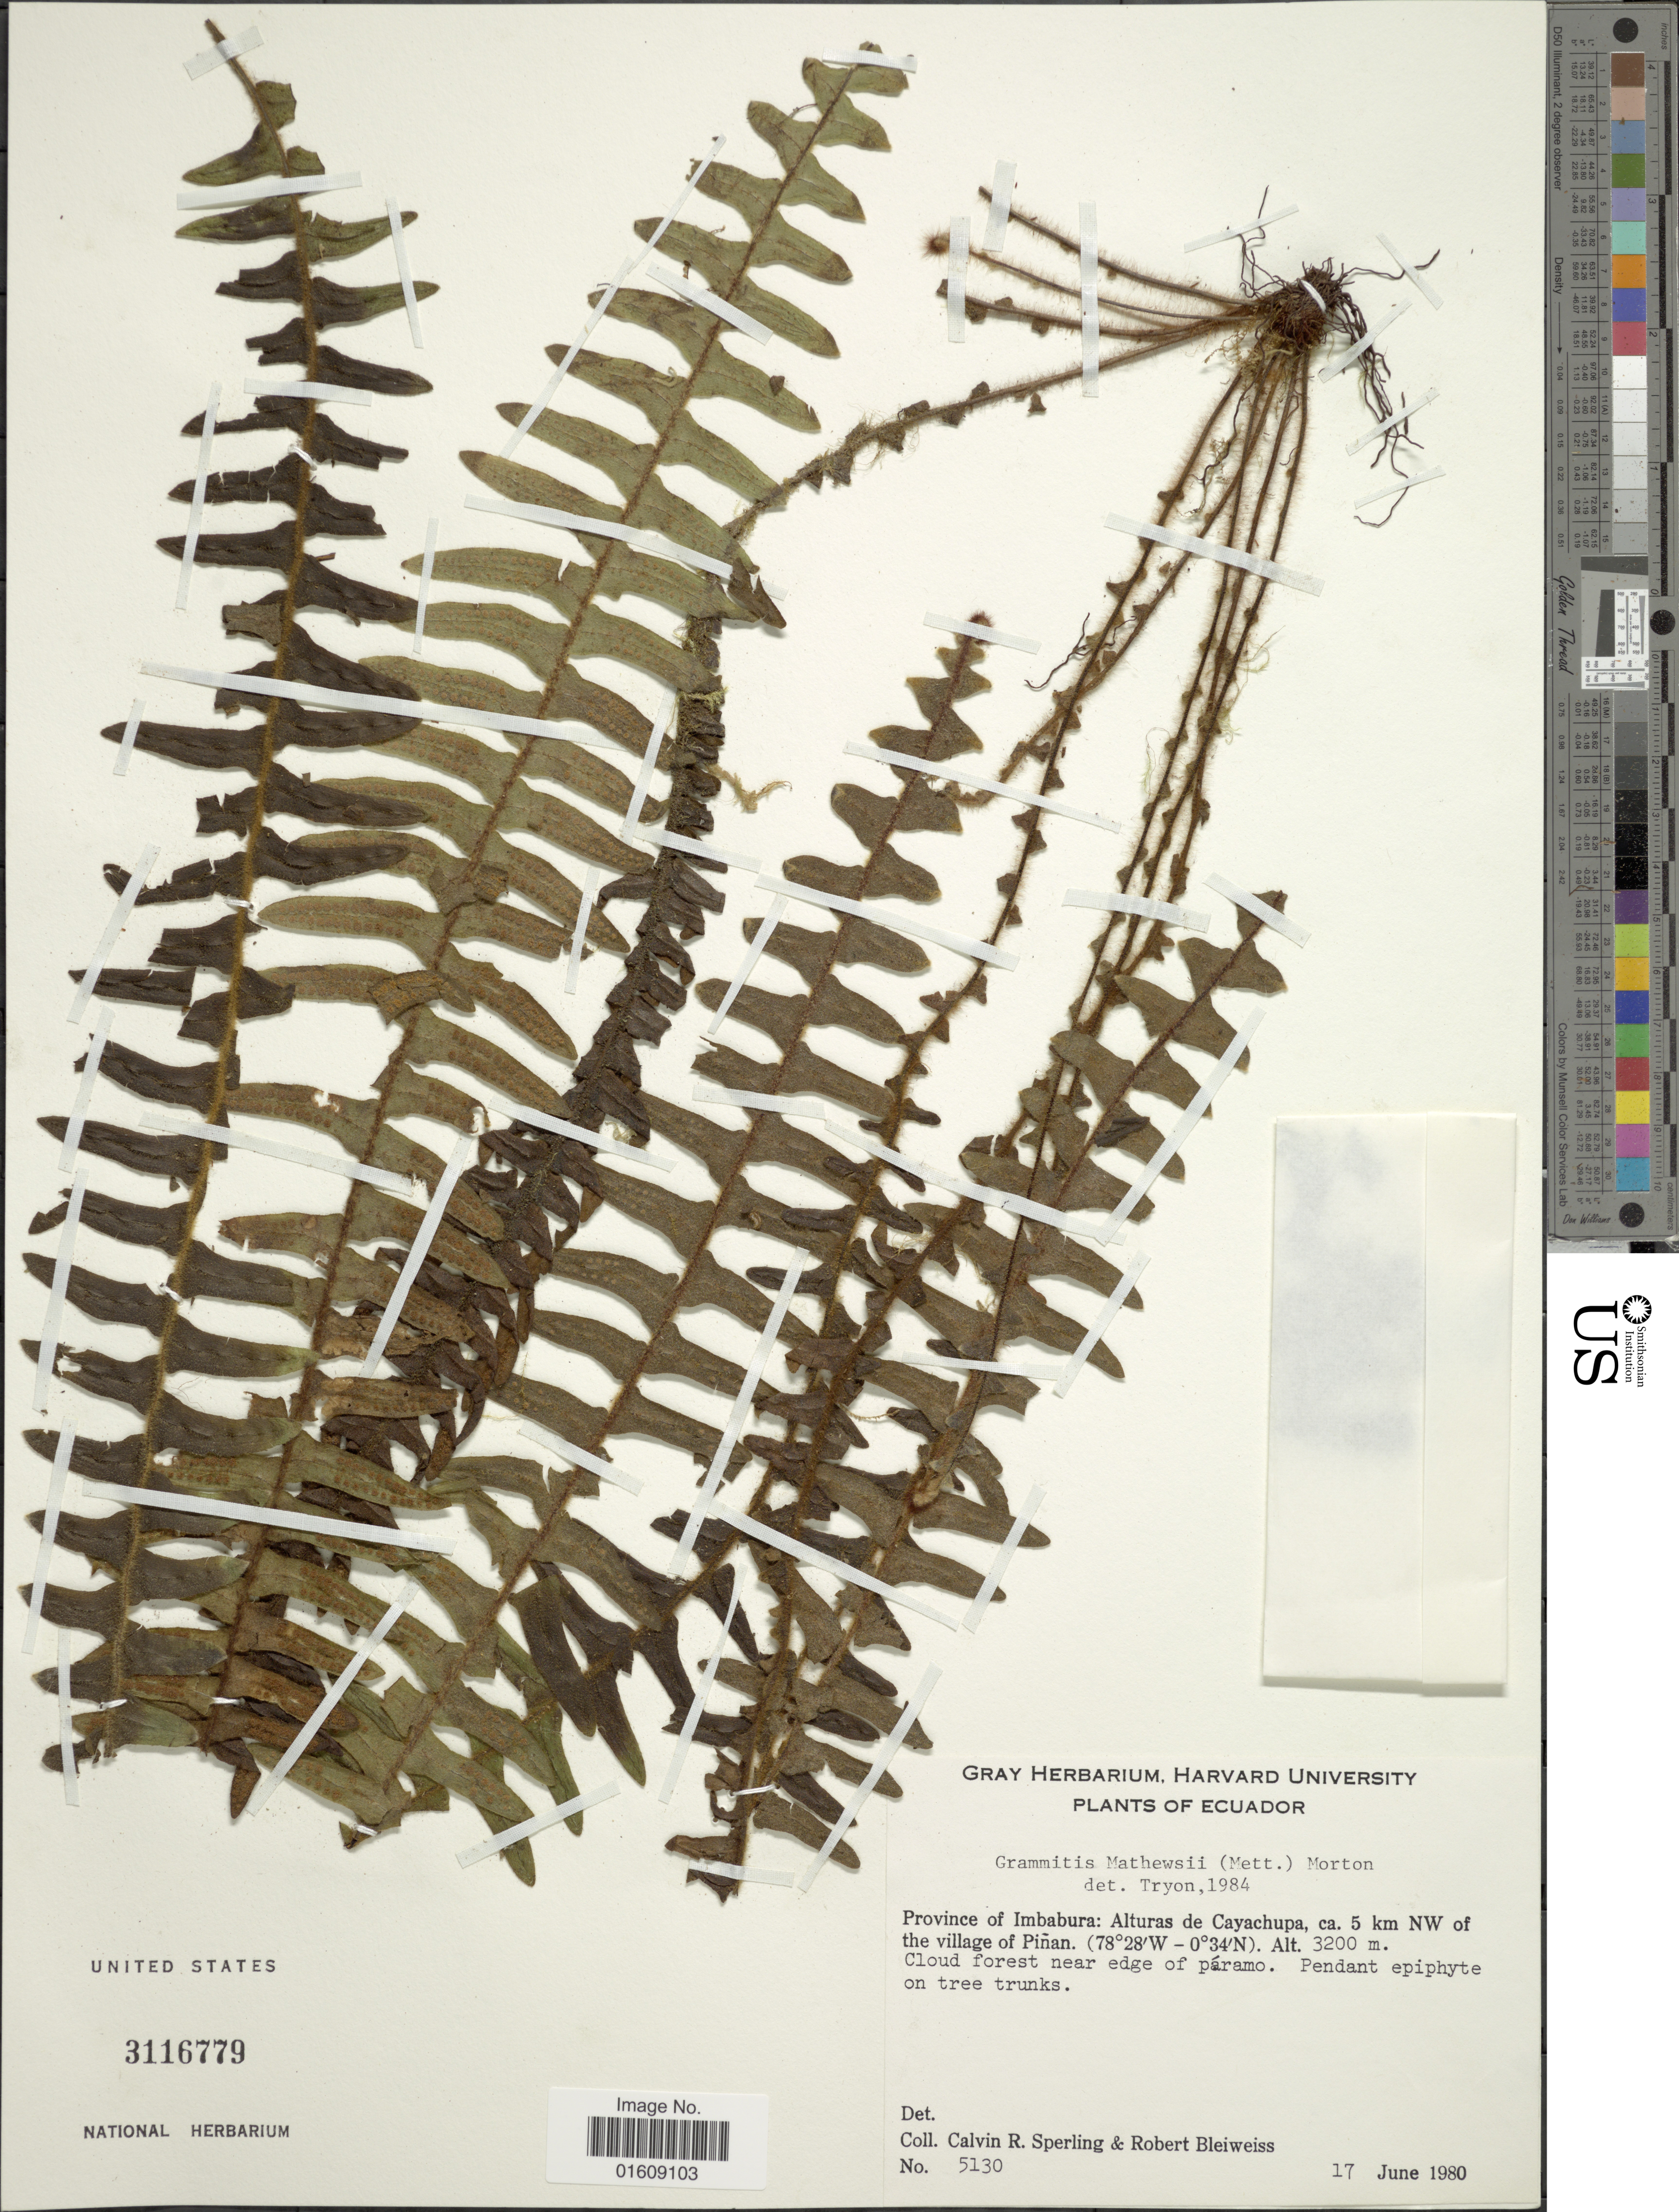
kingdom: Plantae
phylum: Tracheophyta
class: Polypodiopsida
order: Polypodiales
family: Polypodiaceae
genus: Zygophlebia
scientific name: Zygophlebia mathewsii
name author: (Kunze ex Mett.) L.E. Bishop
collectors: C. R. Sperling & R. Bleiweiss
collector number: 5130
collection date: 1980-06-17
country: Ecuador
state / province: Imbabura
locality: Ecuador, Province of Imbabura: Alturad de Cayachupa, ca. 5 km NW of the village of Piñan, Cloud forest near edge of páramo.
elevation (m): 3200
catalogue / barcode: US 3116779